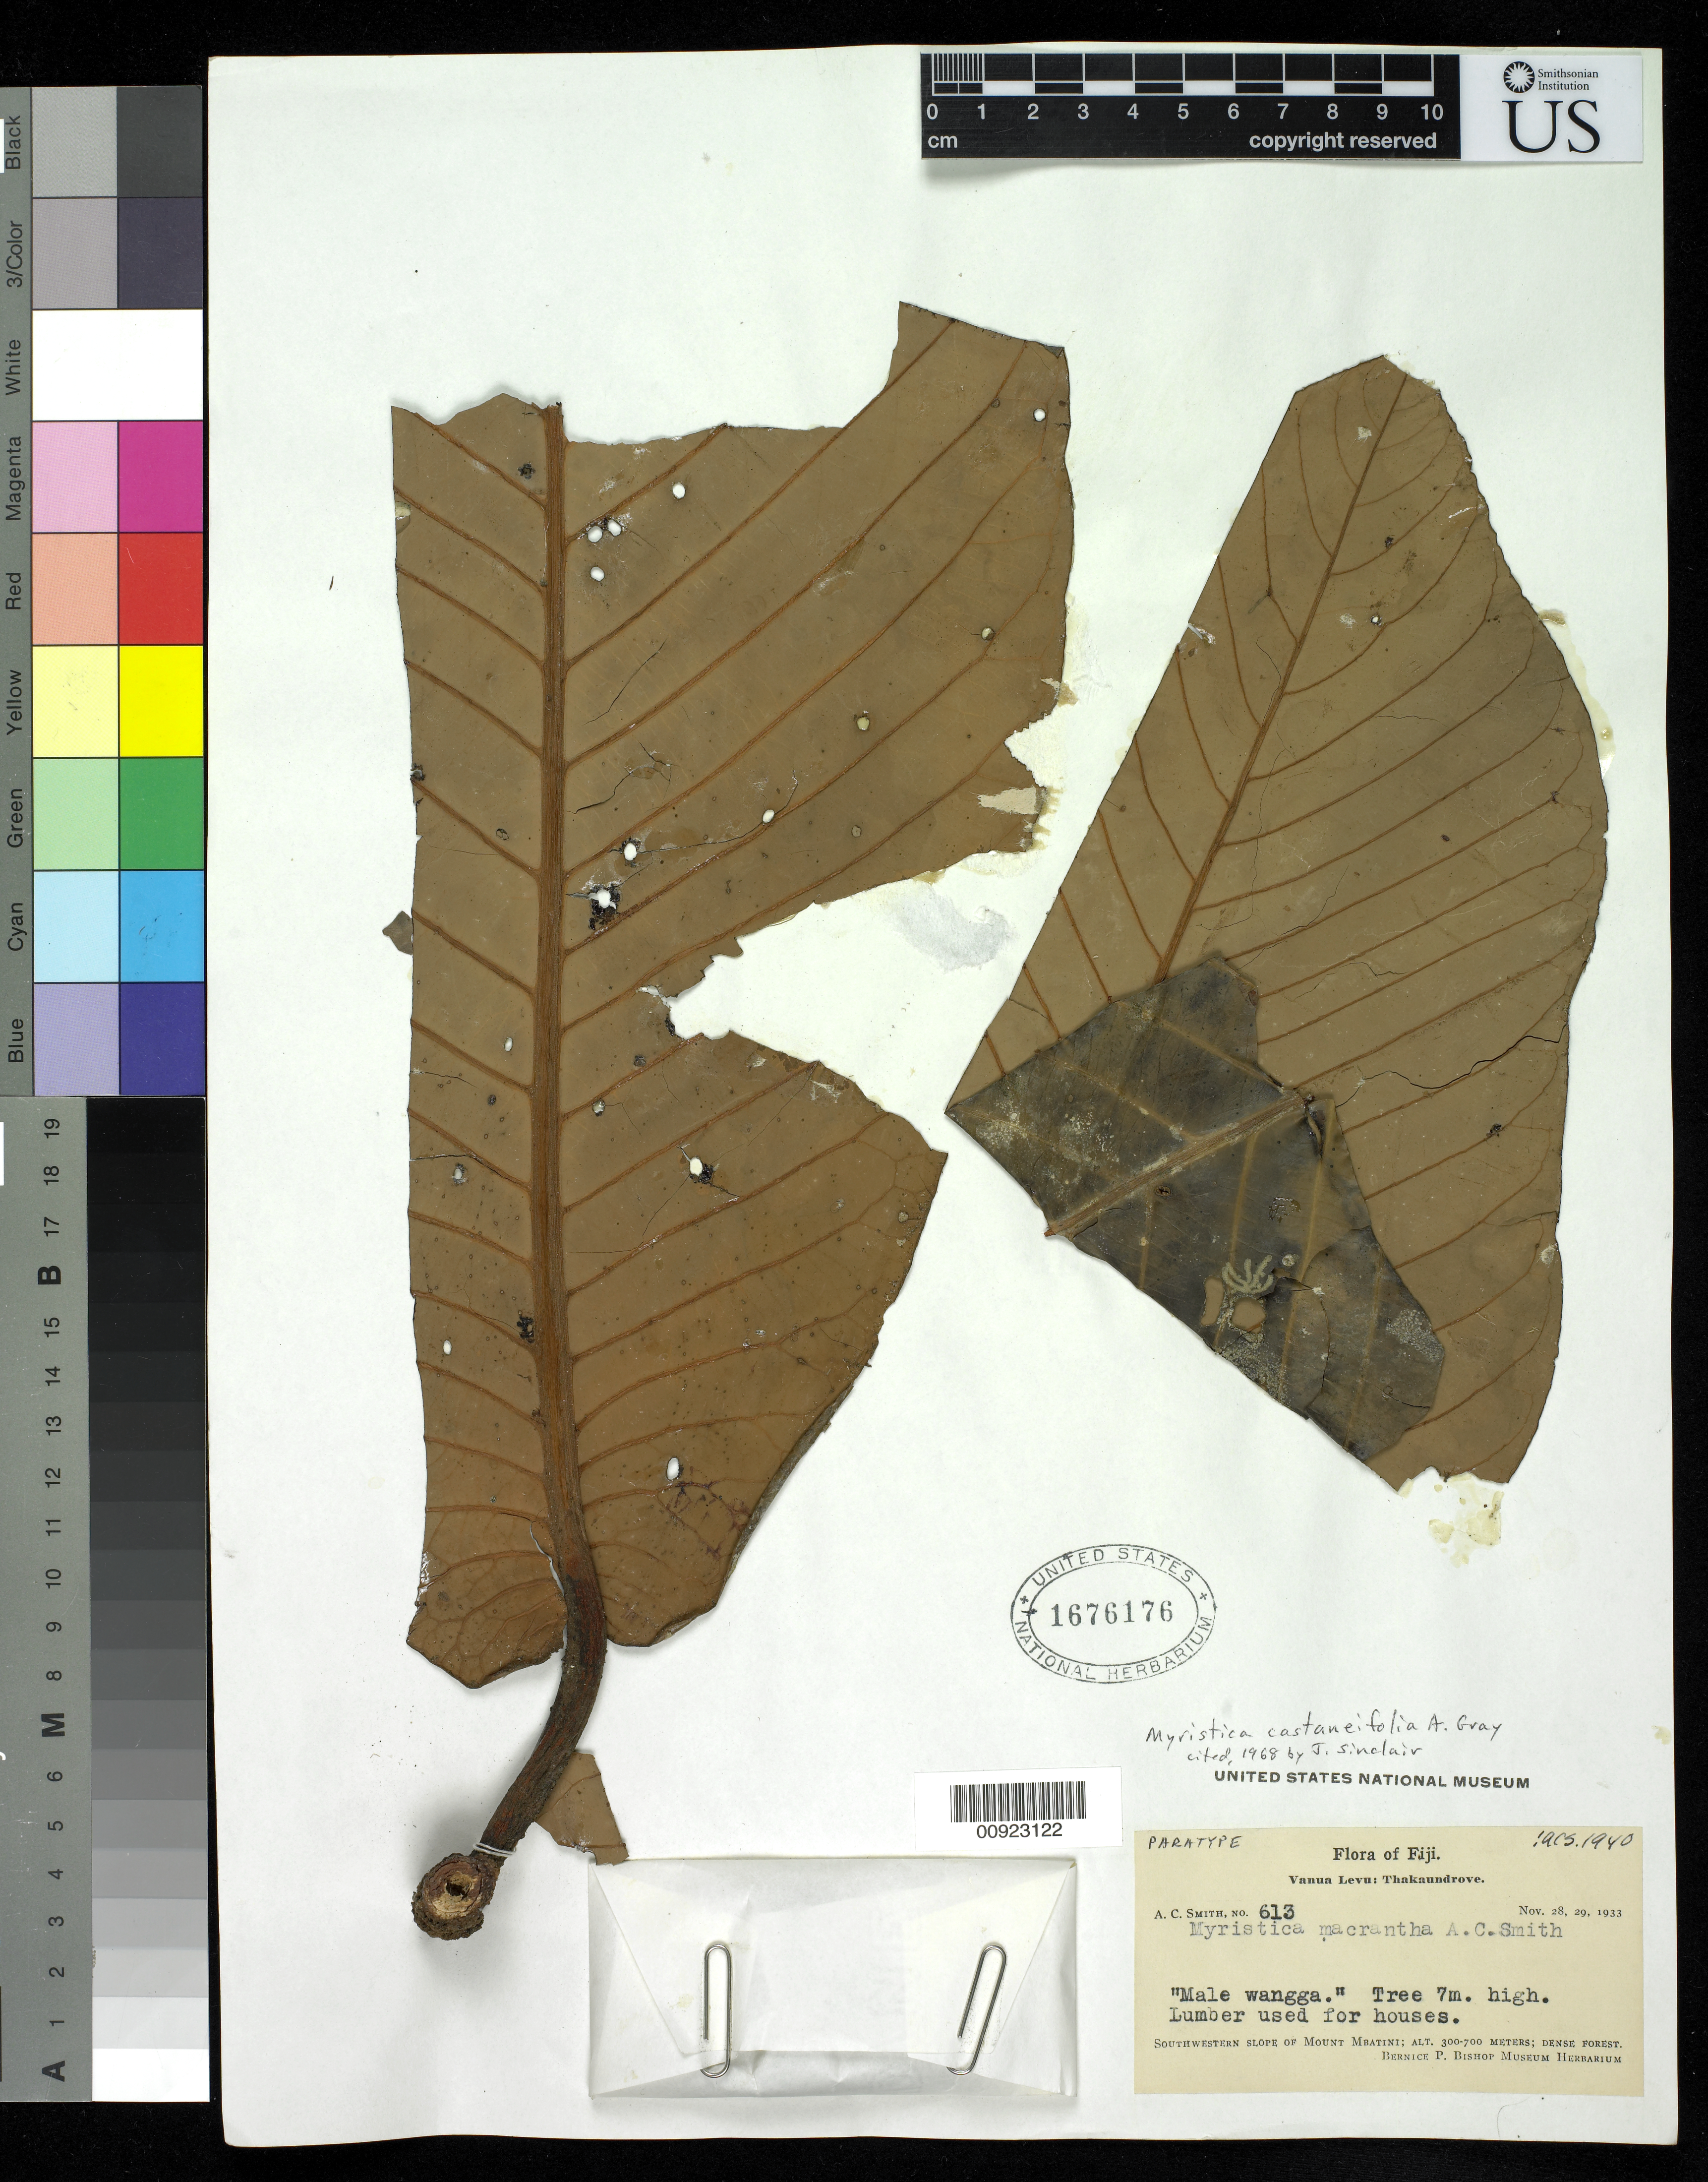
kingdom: Plantae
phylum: Tracheophyta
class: Magnoliopsida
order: Magnoliales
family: Myristicaceae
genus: Myristica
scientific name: Myristica castaneifolia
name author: A. Gray in Wilkes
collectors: C. A. Smith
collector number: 613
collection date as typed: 28 Nov 1933 to 29 Nov 1933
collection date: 1933-11-28/1933-11-29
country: Fiji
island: Vanua Levu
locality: Takaundrove: Southerwestern slope of Mount Meatini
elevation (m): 300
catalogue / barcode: US 1676176